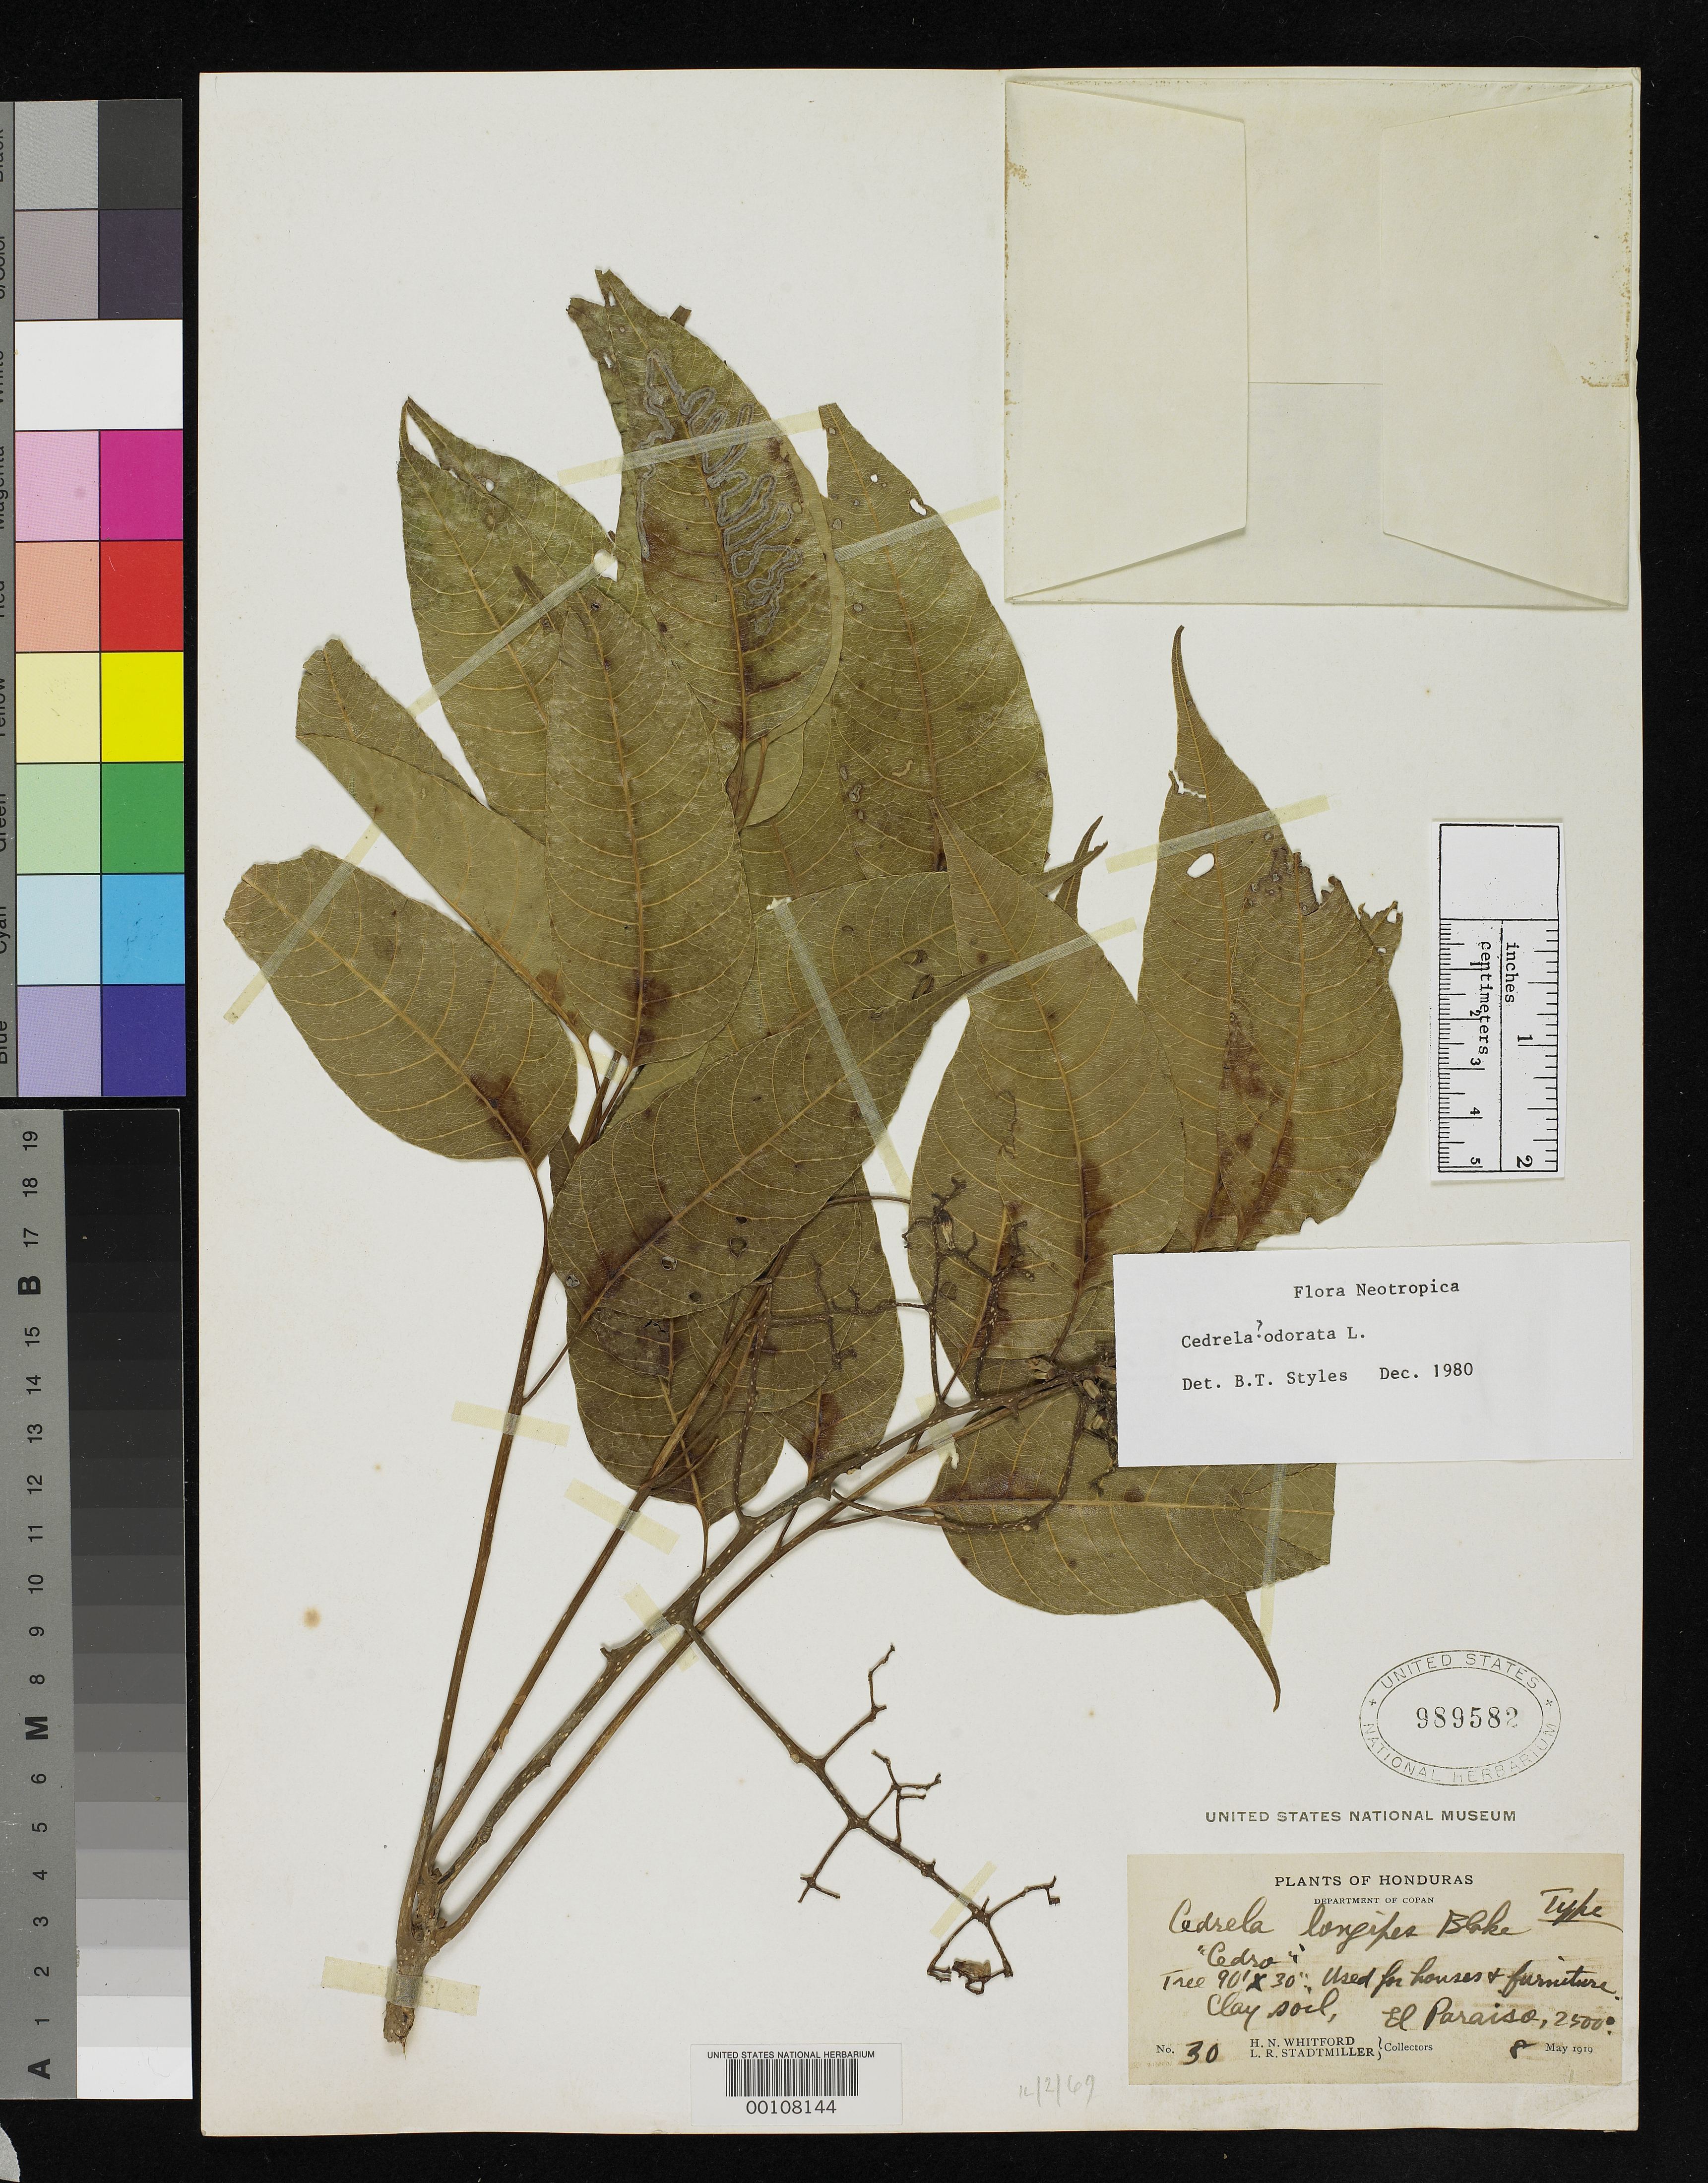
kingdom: Plantae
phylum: Tracheophyta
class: Magnoliopsida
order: Sapindales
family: Meliaceae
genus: Cedrela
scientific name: Cedrela longipes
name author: S.F. Blake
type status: Holotype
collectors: H. N. Whitford & L. Stadtmiller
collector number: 30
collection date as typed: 08 May 1919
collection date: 1919-05-08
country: Honduras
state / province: Copán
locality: El Paraiso.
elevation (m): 750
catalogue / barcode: US 989582